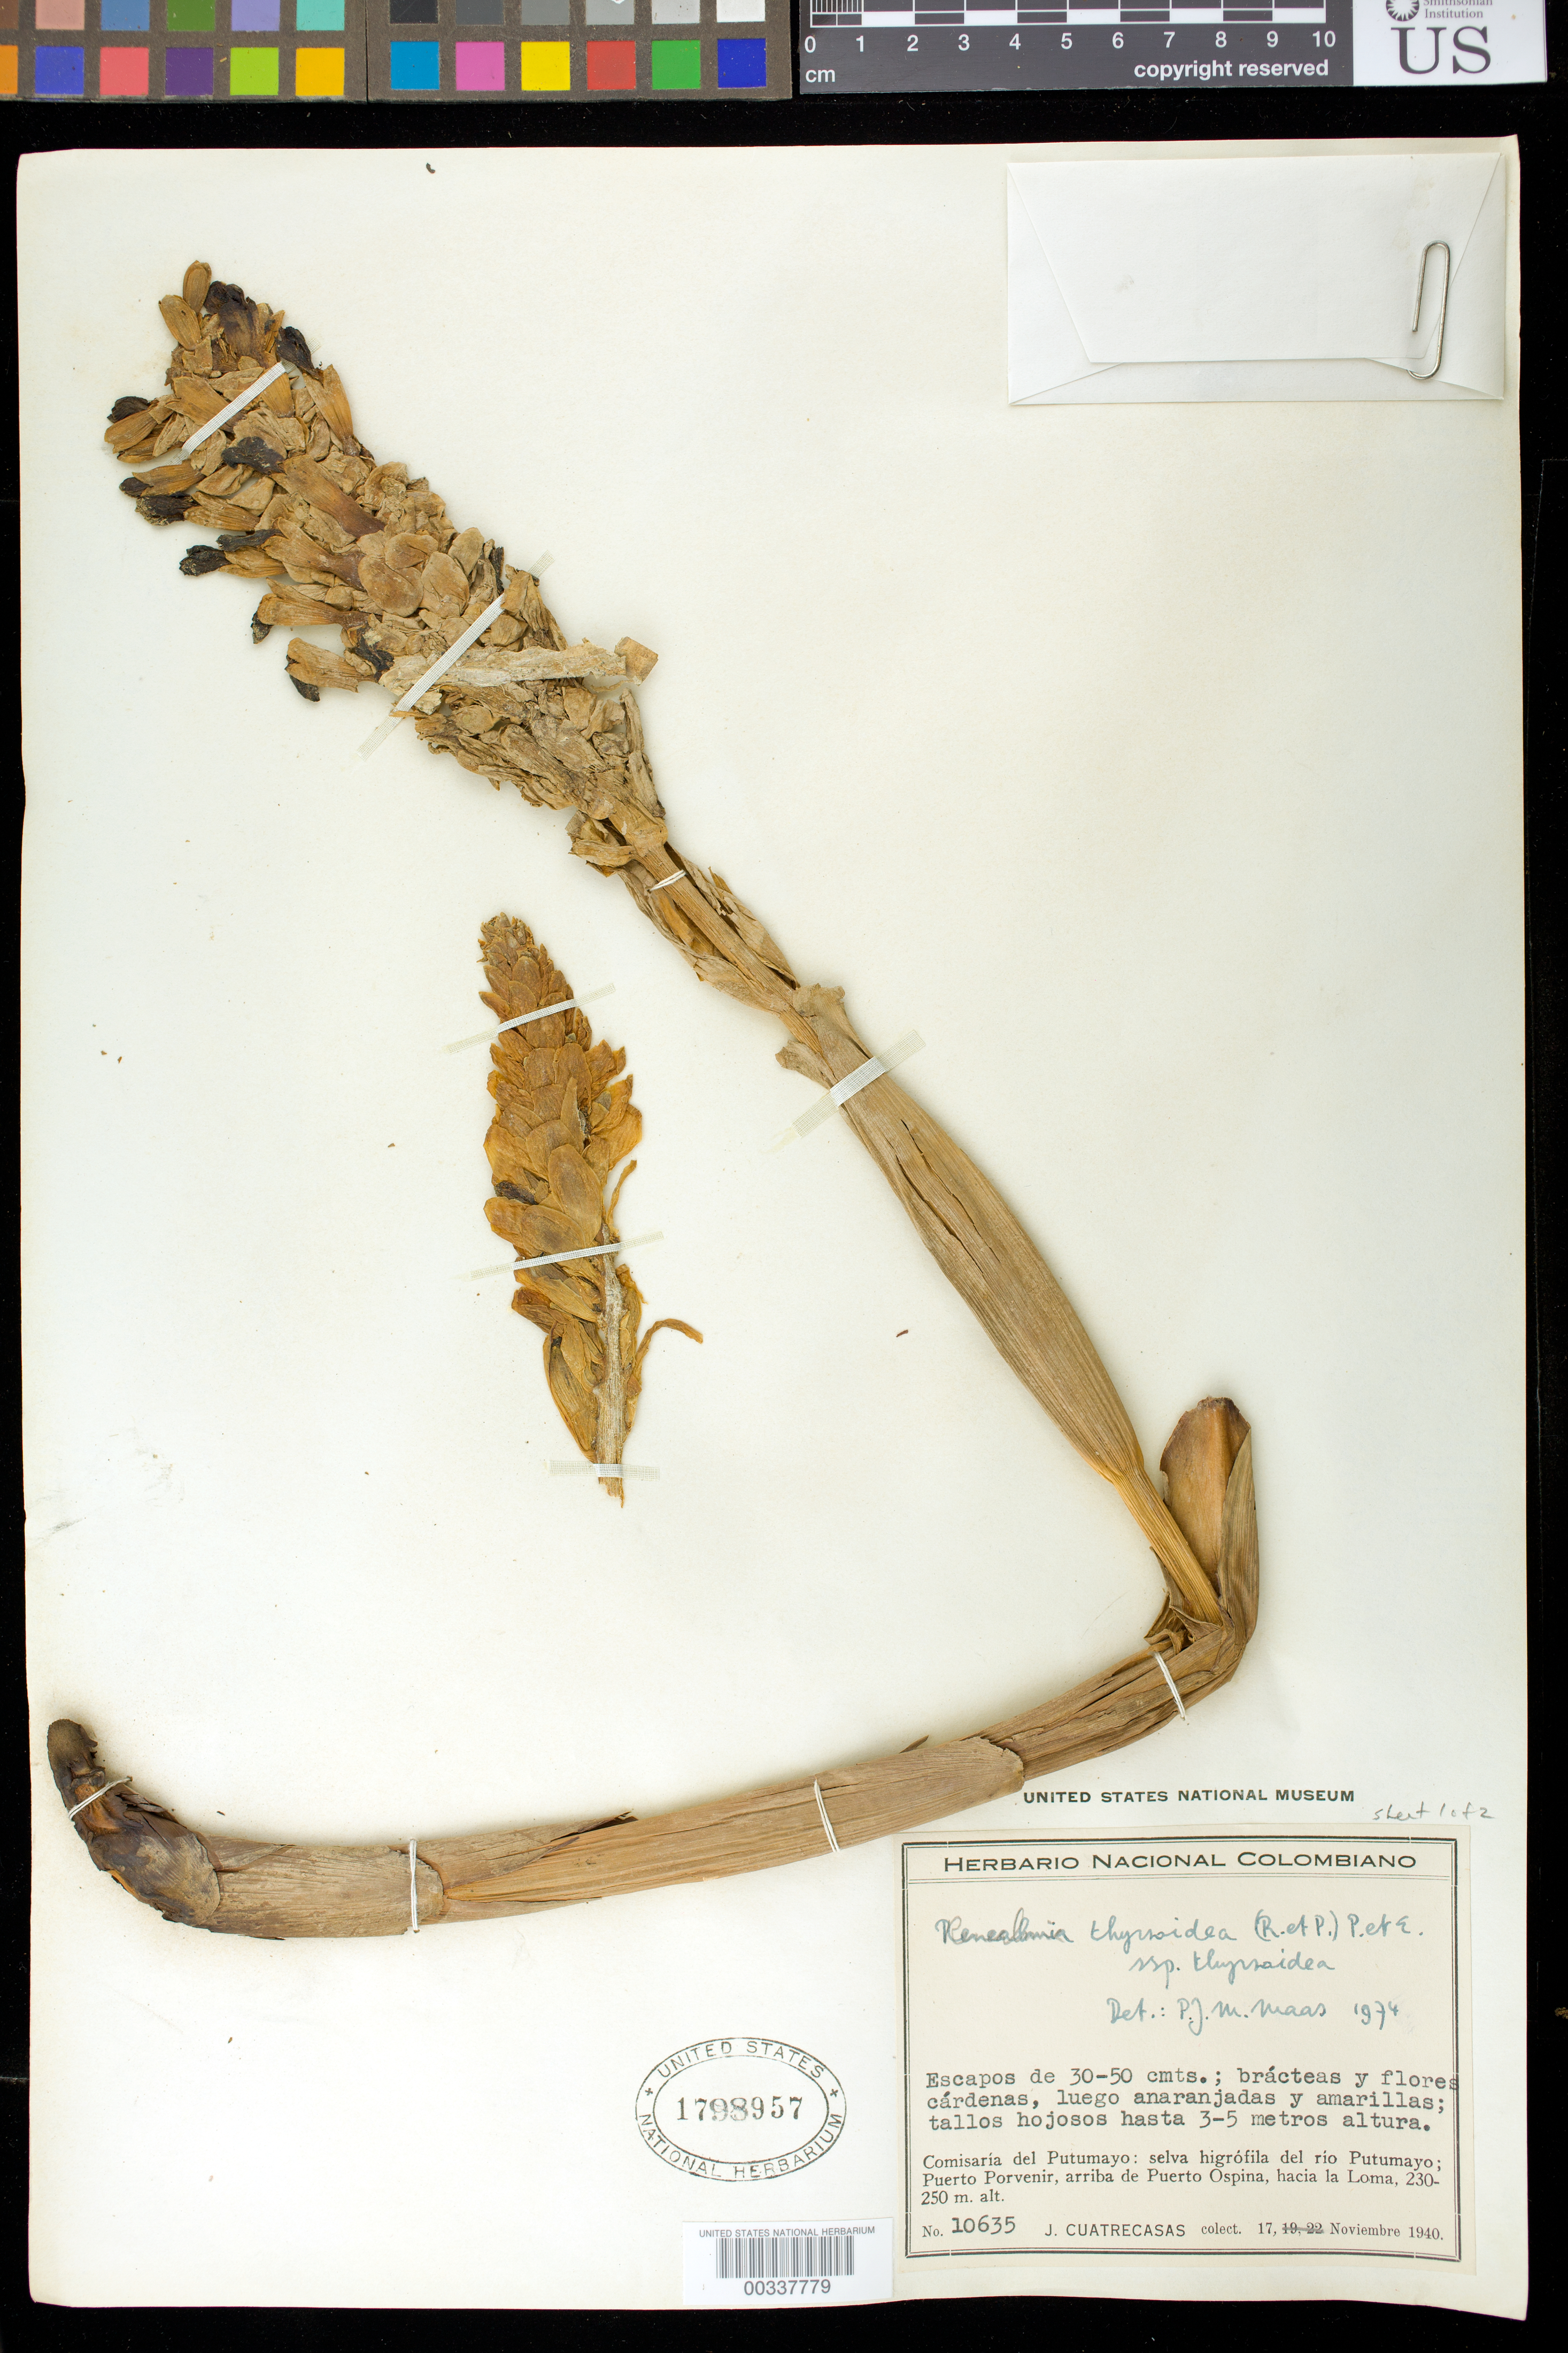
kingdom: Plantae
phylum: Tracheophyta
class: Liliopsida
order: Zingiberales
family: Zingiberaceae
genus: Renealmia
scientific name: Renealmia thyrsoidea subsp. thyrsoidea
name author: (Ruiz & Pav.) Poepp. & Endl.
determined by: Maas, Paul J. M.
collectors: J. Cuatrecasas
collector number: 10635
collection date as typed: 17 Nov 1940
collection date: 1940-11-17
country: Colombia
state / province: Putumayo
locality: Selva higrofila del Rio Putumayo; Puerto porvenir, Arriba de Puerto Ospina, Hacia la Loma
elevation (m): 230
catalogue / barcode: US 1798957